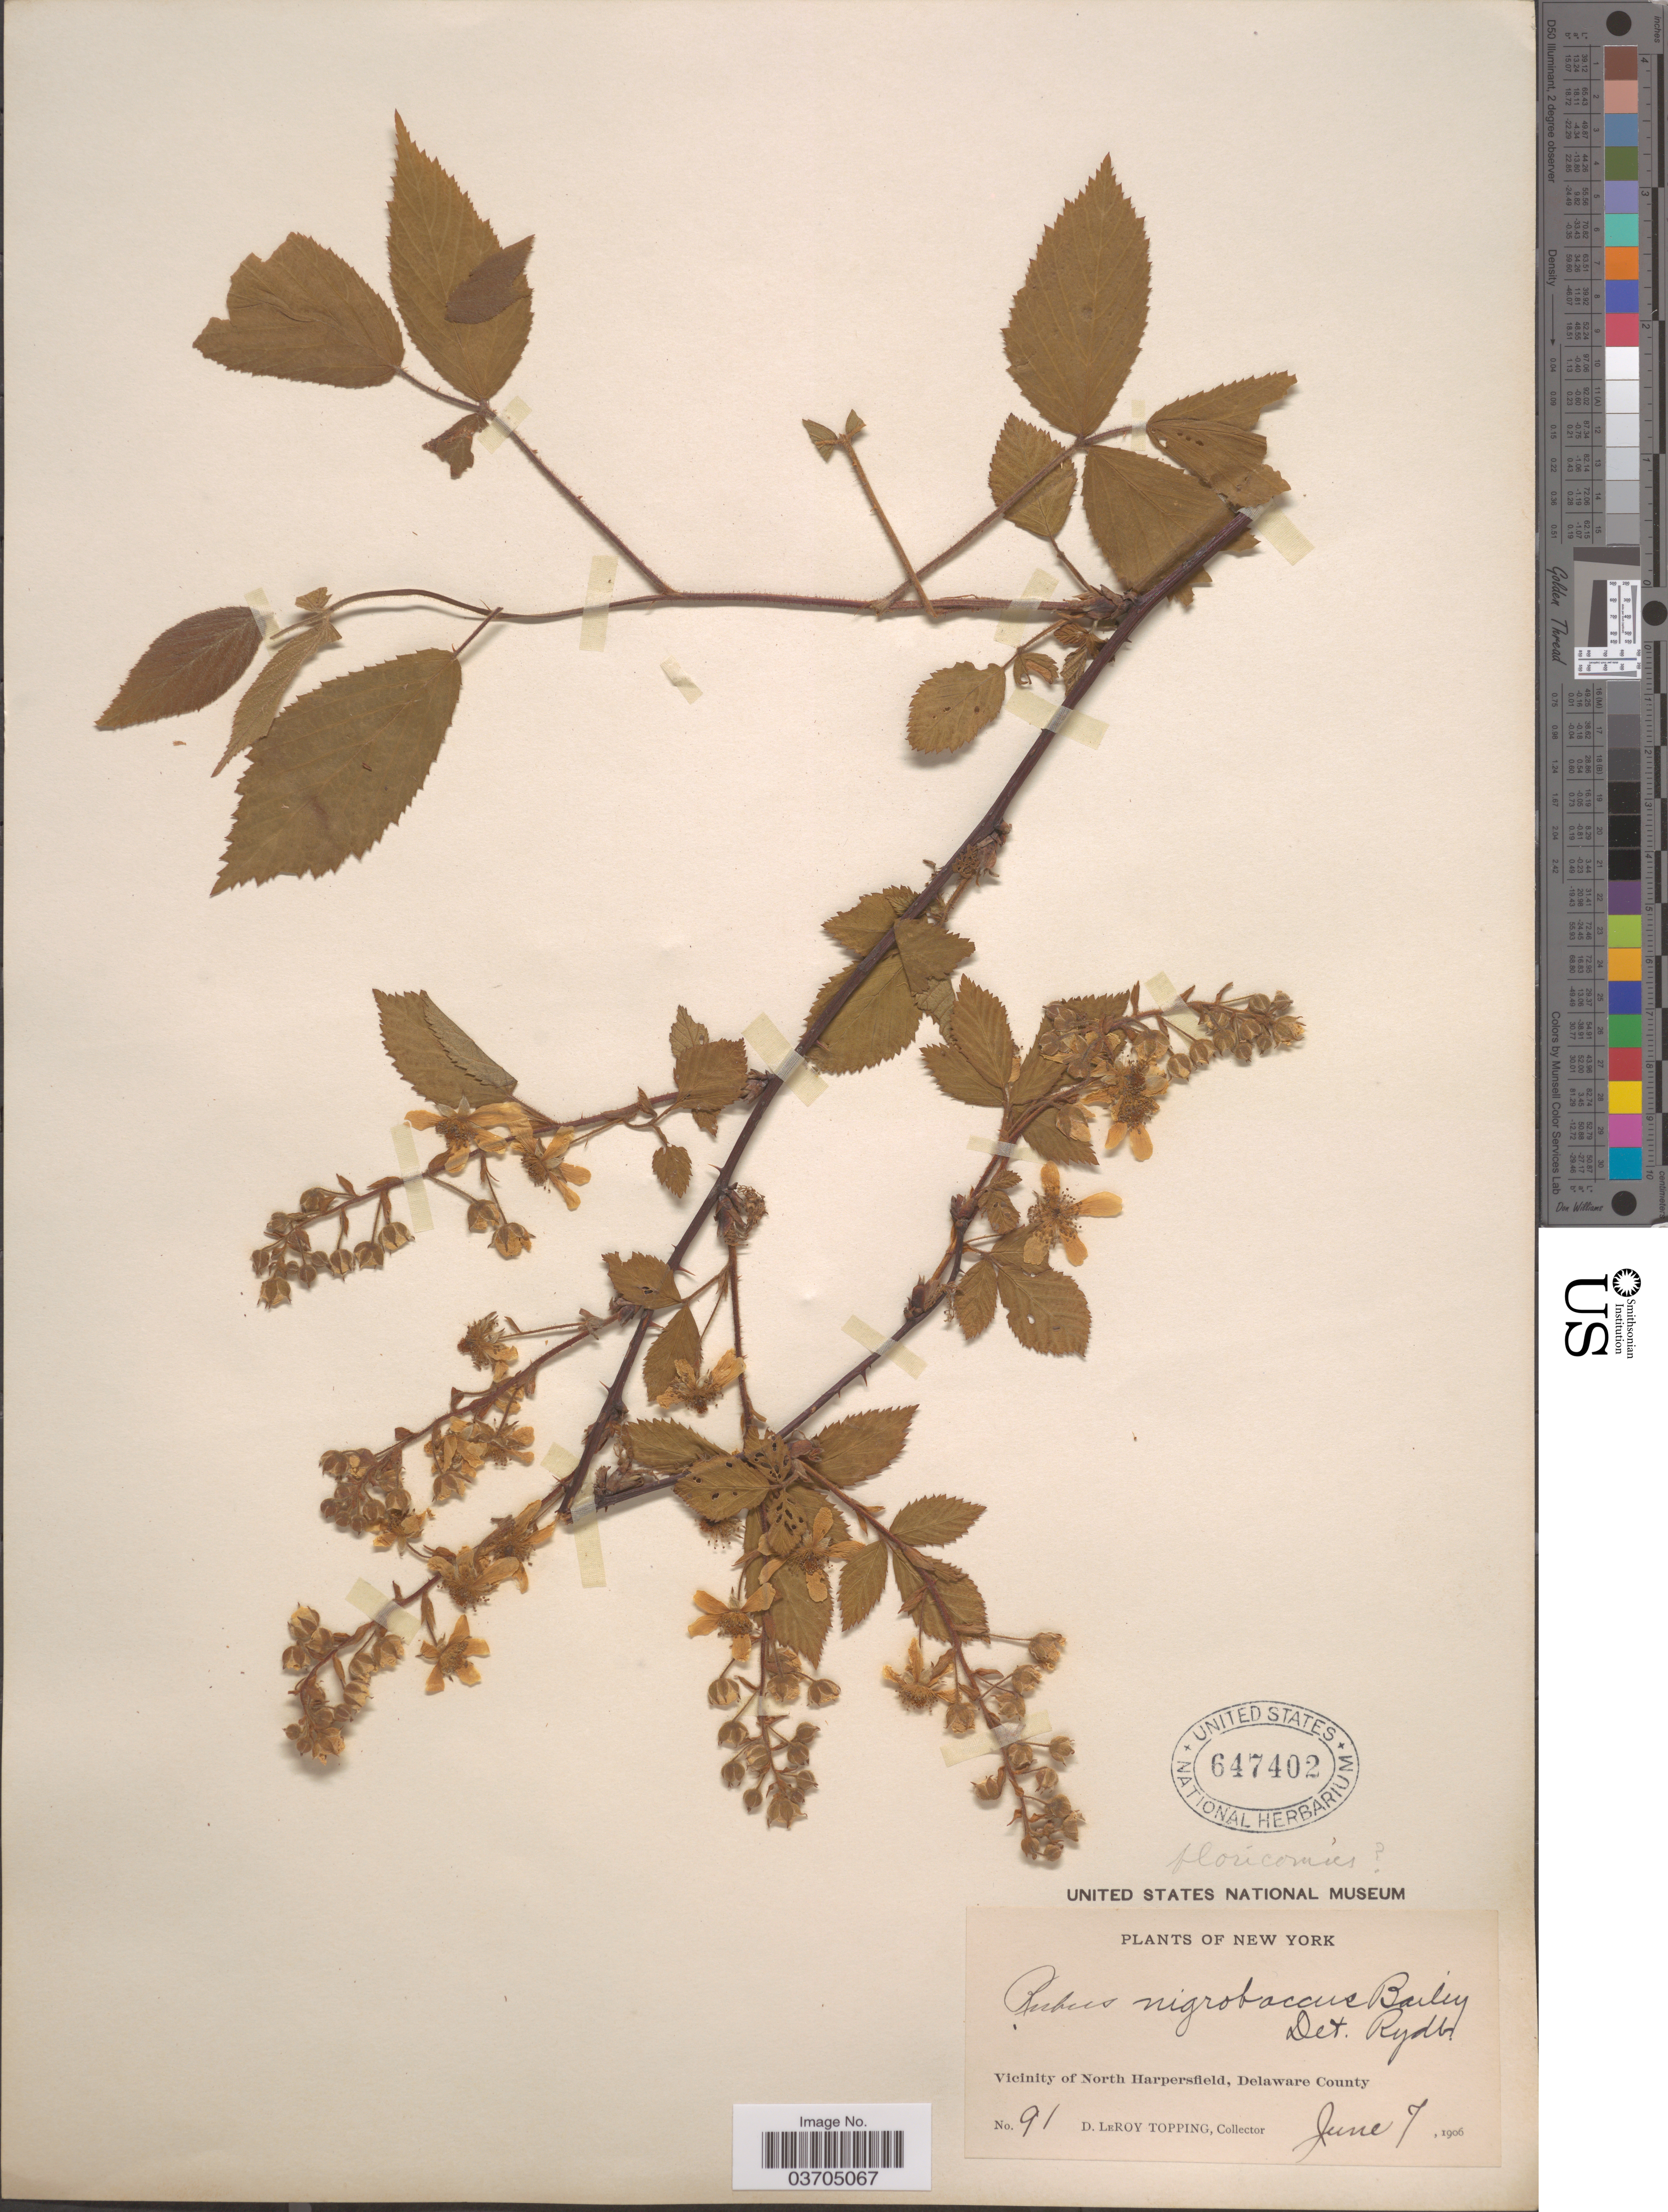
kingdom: Plantae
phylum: Tracheophyta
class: Magnoliopsida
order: Rosales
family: Rosaceae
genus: Rubus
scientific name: Rubus floricomus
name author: Blanch.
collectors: D. L. Topping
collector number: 91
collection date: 1906-06-07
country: United States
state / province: New York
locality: Vicinity of North Harpersfield, Delaware County.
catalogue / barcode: US 647402